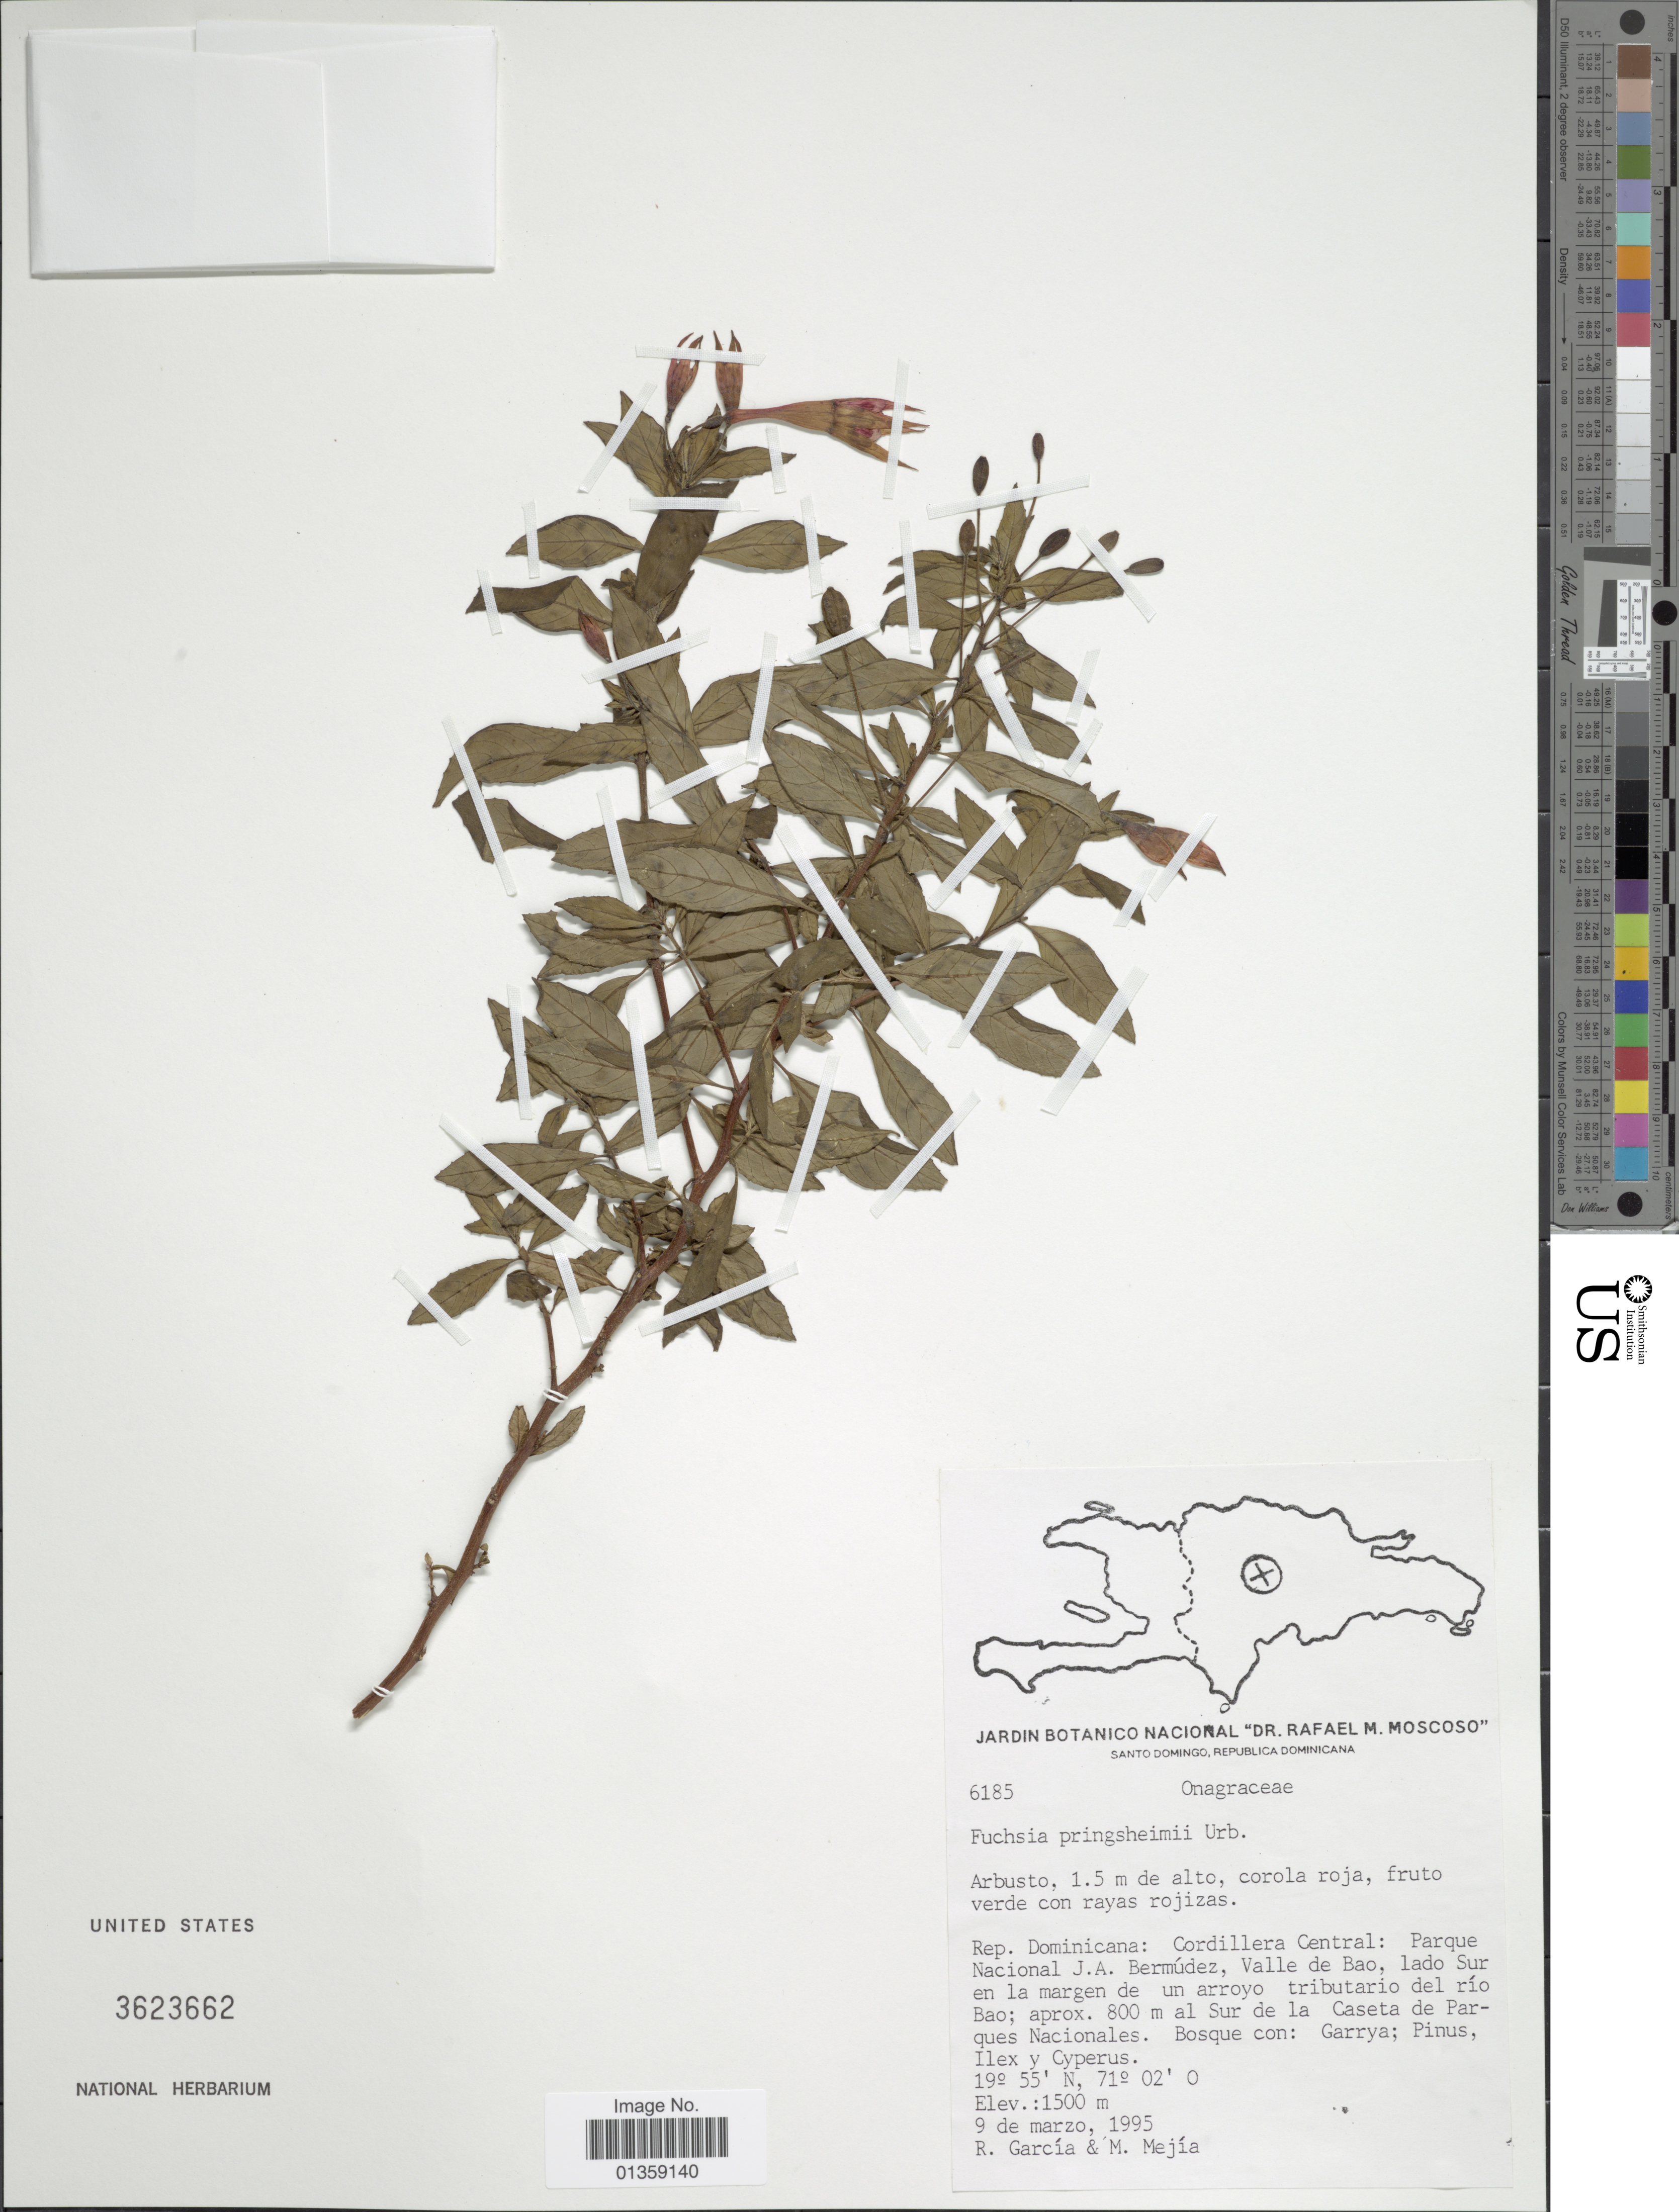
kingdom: Plantae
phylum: Tracheophyta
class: Magnoliopsida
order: Myrtales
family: Onagraceae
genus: Fuchsia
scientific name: Fuchsia triphylla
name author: L.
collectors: R. García & M. Mejia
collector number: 6185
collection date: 1995-03-09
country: Dominican Republic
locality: Cordillera Central: Parque Nacional J.A. Bermúdez, Valle de Bao, lado Sur en la margen de un arroyo tributario del río Bao. 800 m al Sur de la Caseta de Parques Nacionales.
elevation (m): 1500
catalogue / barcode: US 3623662